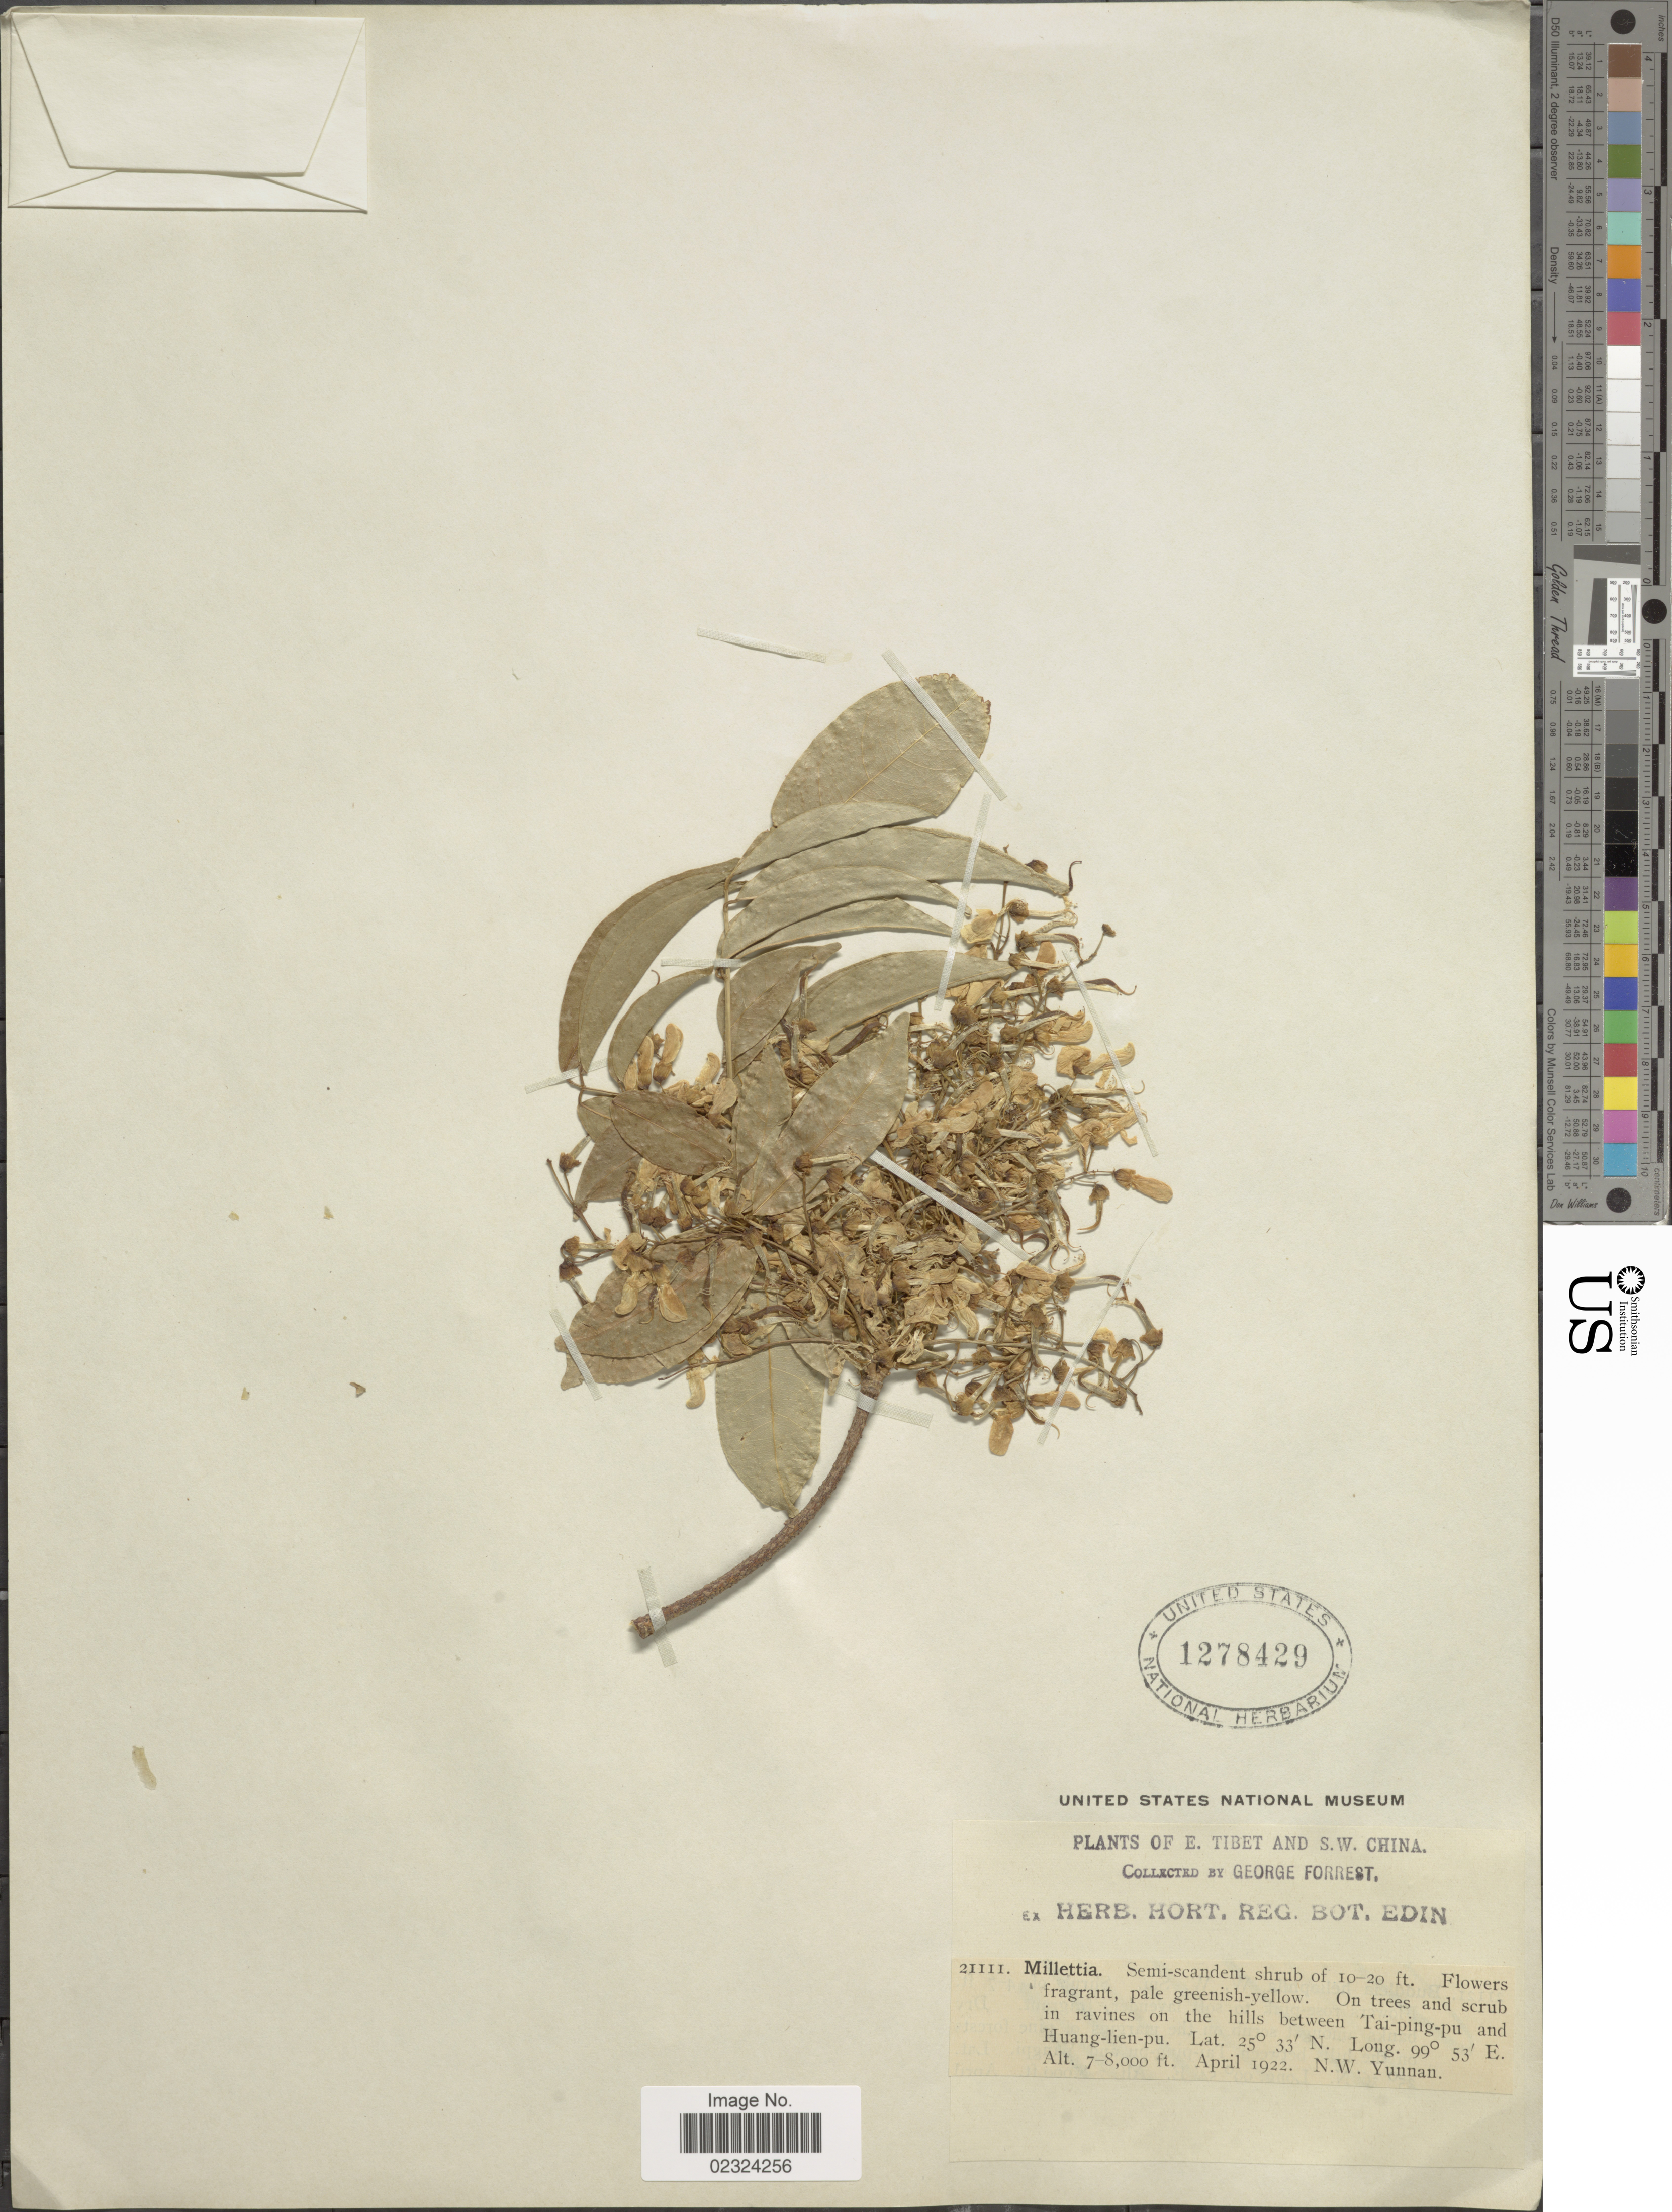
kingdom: Plantae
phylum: Tracheophyta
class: Magnoliopsida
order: Fabales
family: Fabaceae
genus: Millettia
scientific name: Millettia sp.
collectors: G. Forrest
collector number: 21111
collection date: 1922-04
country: China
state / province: Yunnan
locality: S.W. China. In the hills between Tai-ping-pu and Huang-lien-pu.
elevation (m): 2134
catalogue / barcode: US 1278429